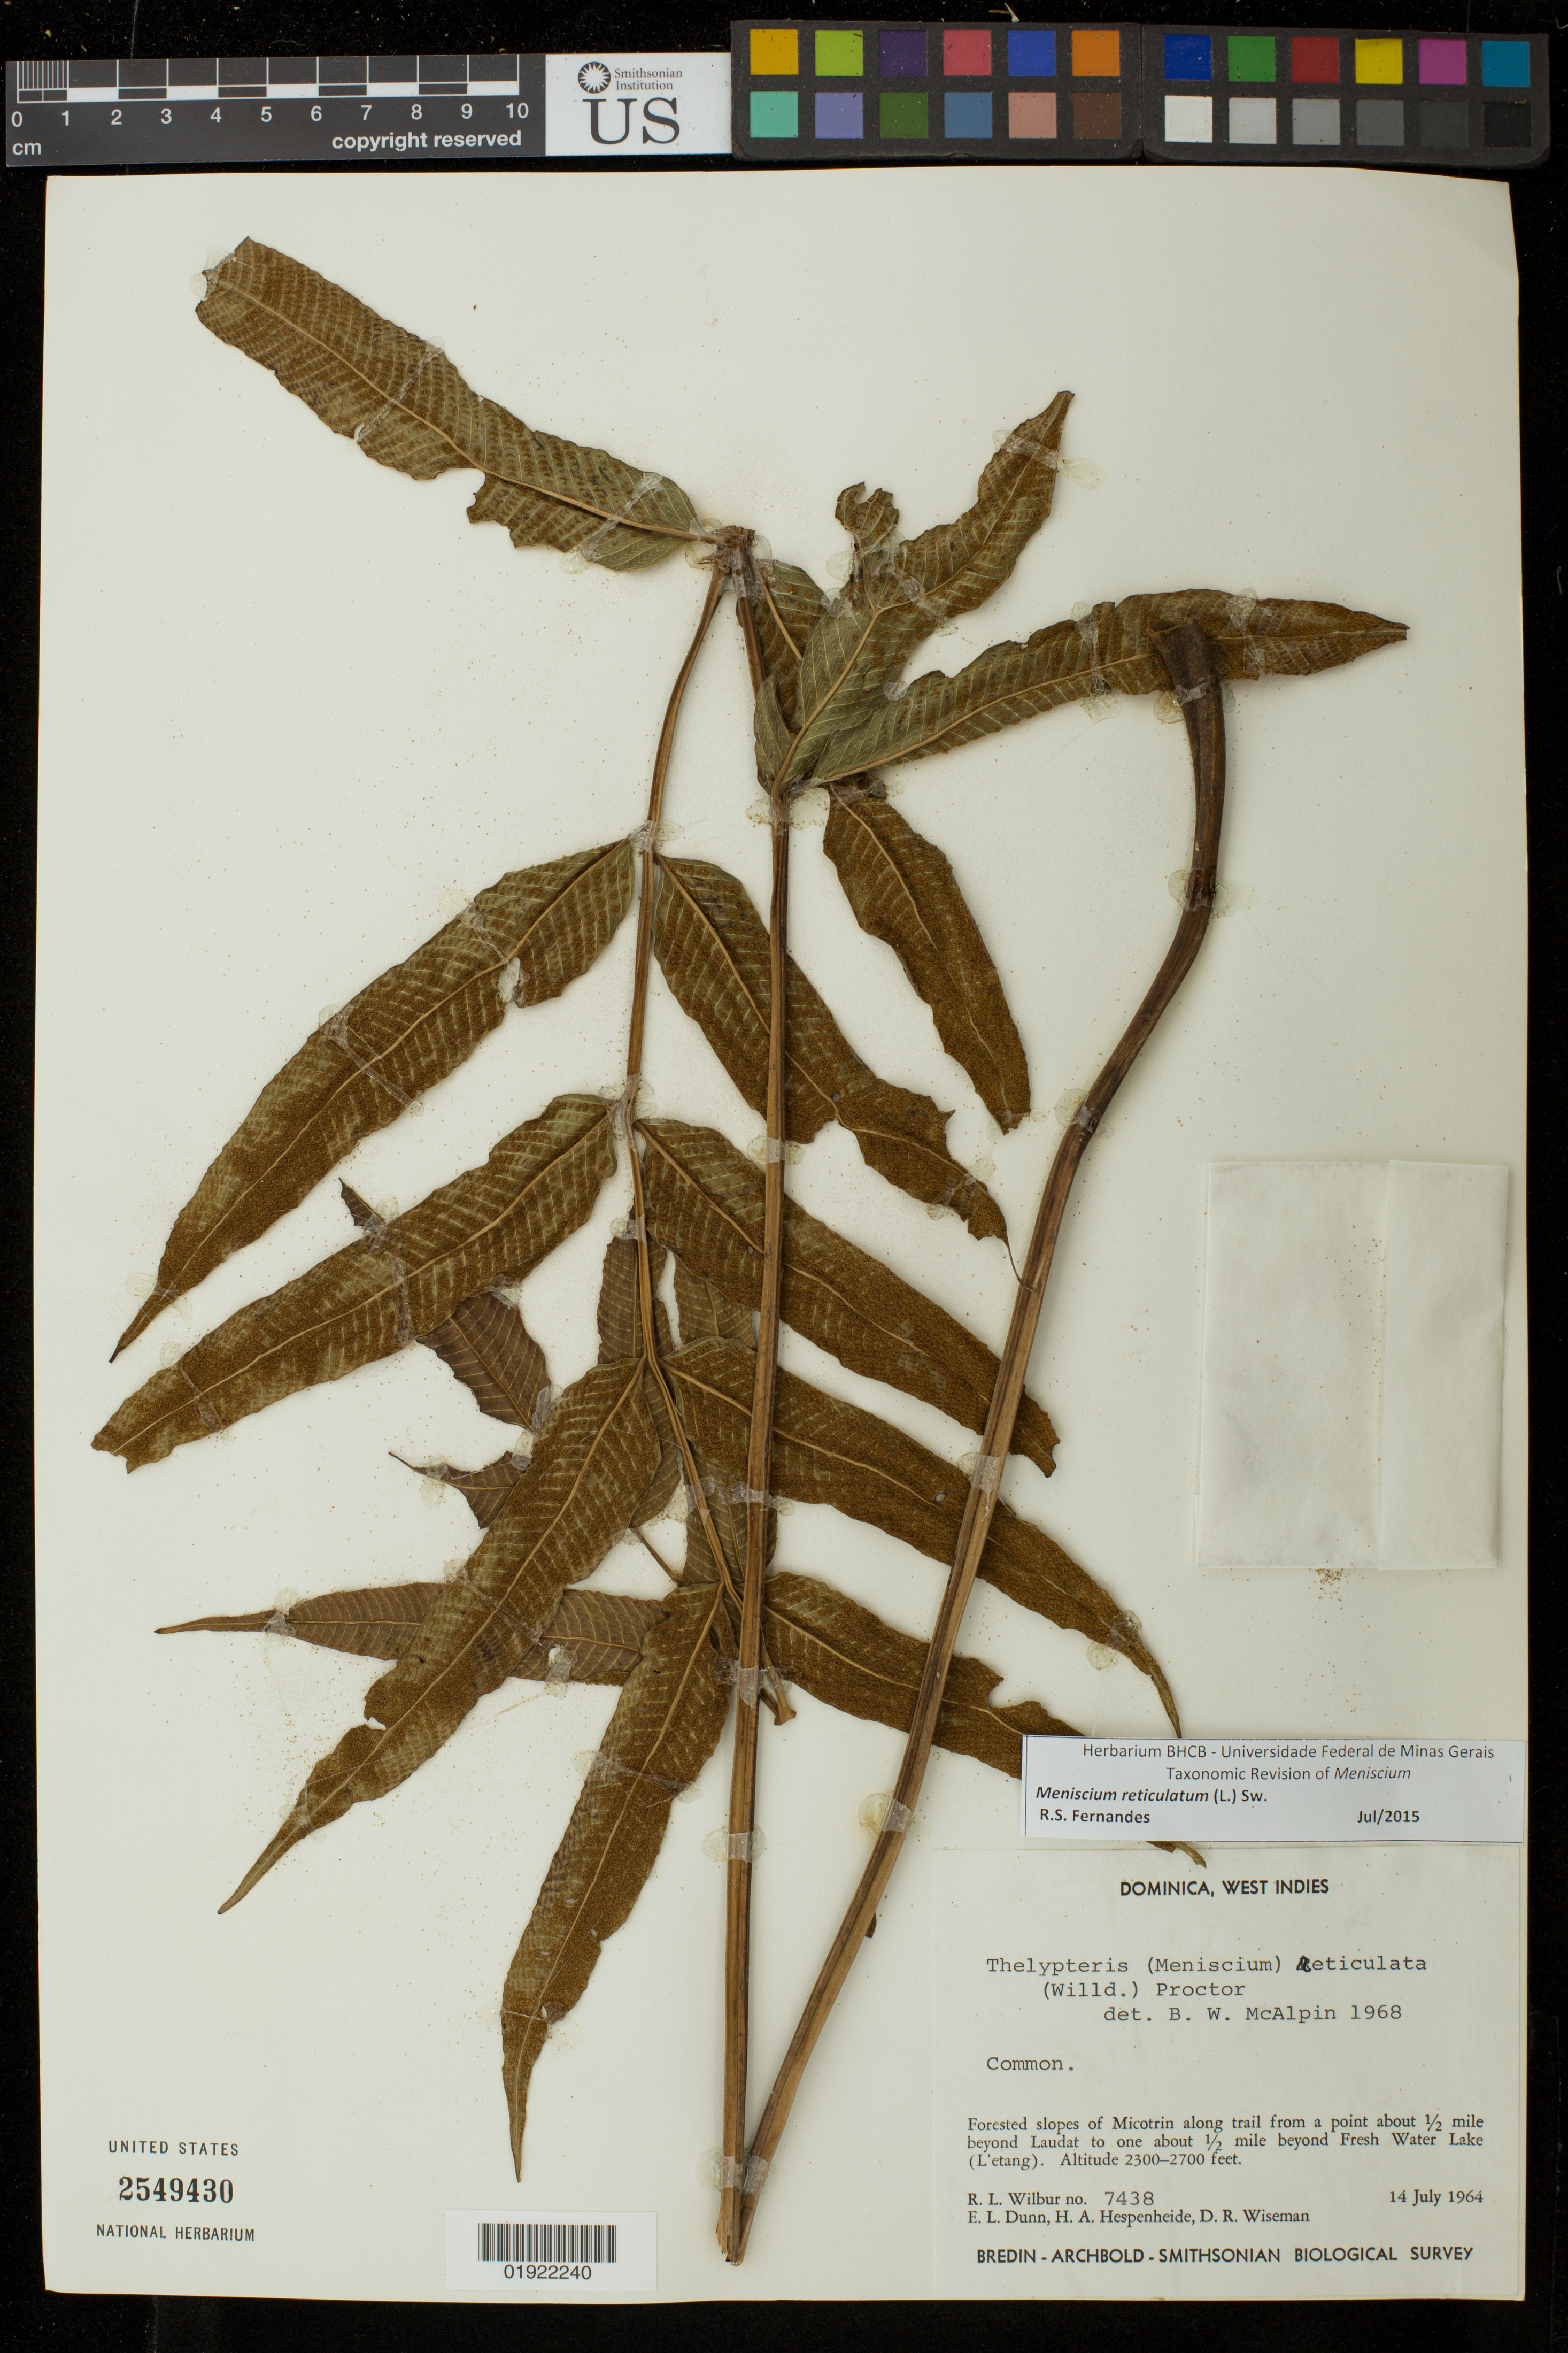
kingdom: Plantae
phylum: Tracheophyta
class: Polypodiopsida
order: Polypodiales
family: Thelypteridaceae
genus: Meniscium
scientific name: Meniscium reticulatum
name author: (L.) Sw.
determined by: Fernandes, R. S.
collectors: R. L. Wilbur, E. Dunn, H. A. Hespenheide & D. R. Wiseman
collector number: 7438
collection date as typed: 14 July 1964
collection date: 1964-07-14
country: Dominica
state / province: St. George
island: Dominica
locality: forested slopes of Micotrin along trail from a point about 1/2 mile beyond Laudat to one about 1/2 mile beyond Fresh Water Lake (L'entang)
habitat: forest slopes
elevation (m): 701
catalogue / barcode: US 2549430